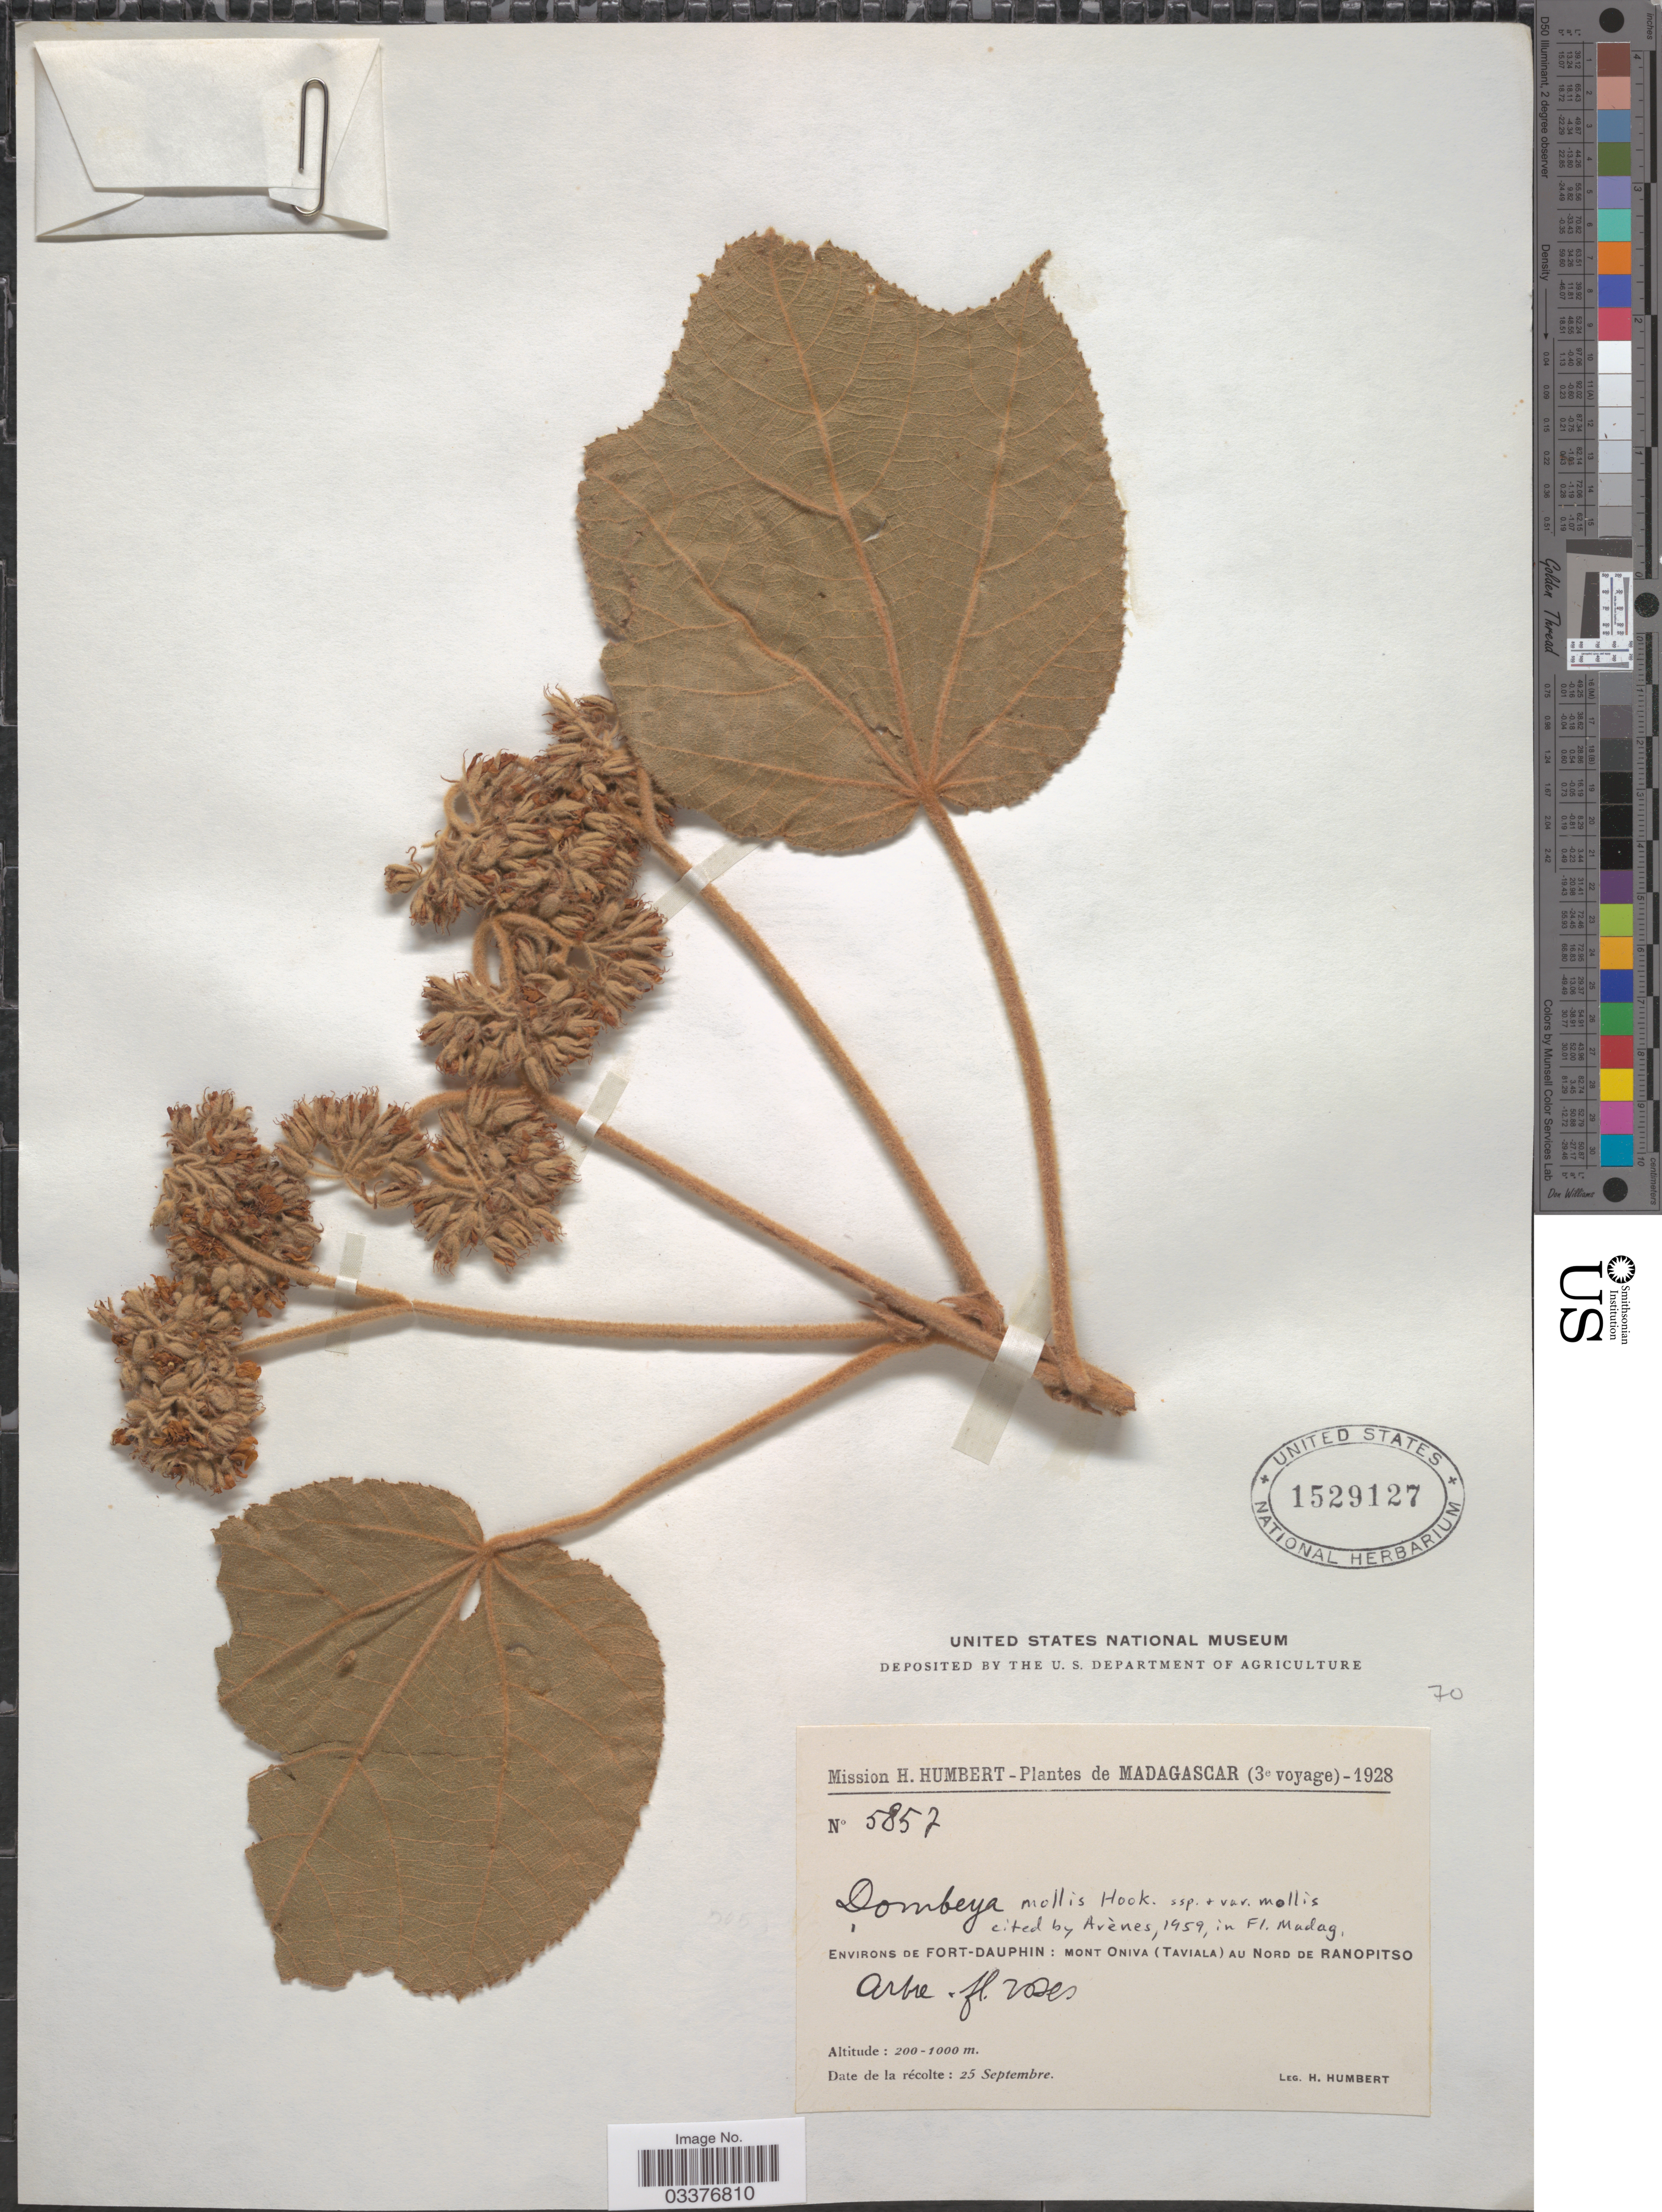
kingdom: Plantae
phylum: Tracheophyta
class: Magnoliopsida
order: Malvales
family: Malvaceae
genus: Dombeya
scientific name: Dombeya mollis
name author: Hook.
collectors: H. Humbert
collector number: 5857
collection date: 1928-09-25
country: Madagascar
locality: Environs de Fort-Dauphin: Mont Oniva (Taviala) au Nord de Ranopitso.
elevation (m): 200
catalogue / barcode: US 1529127